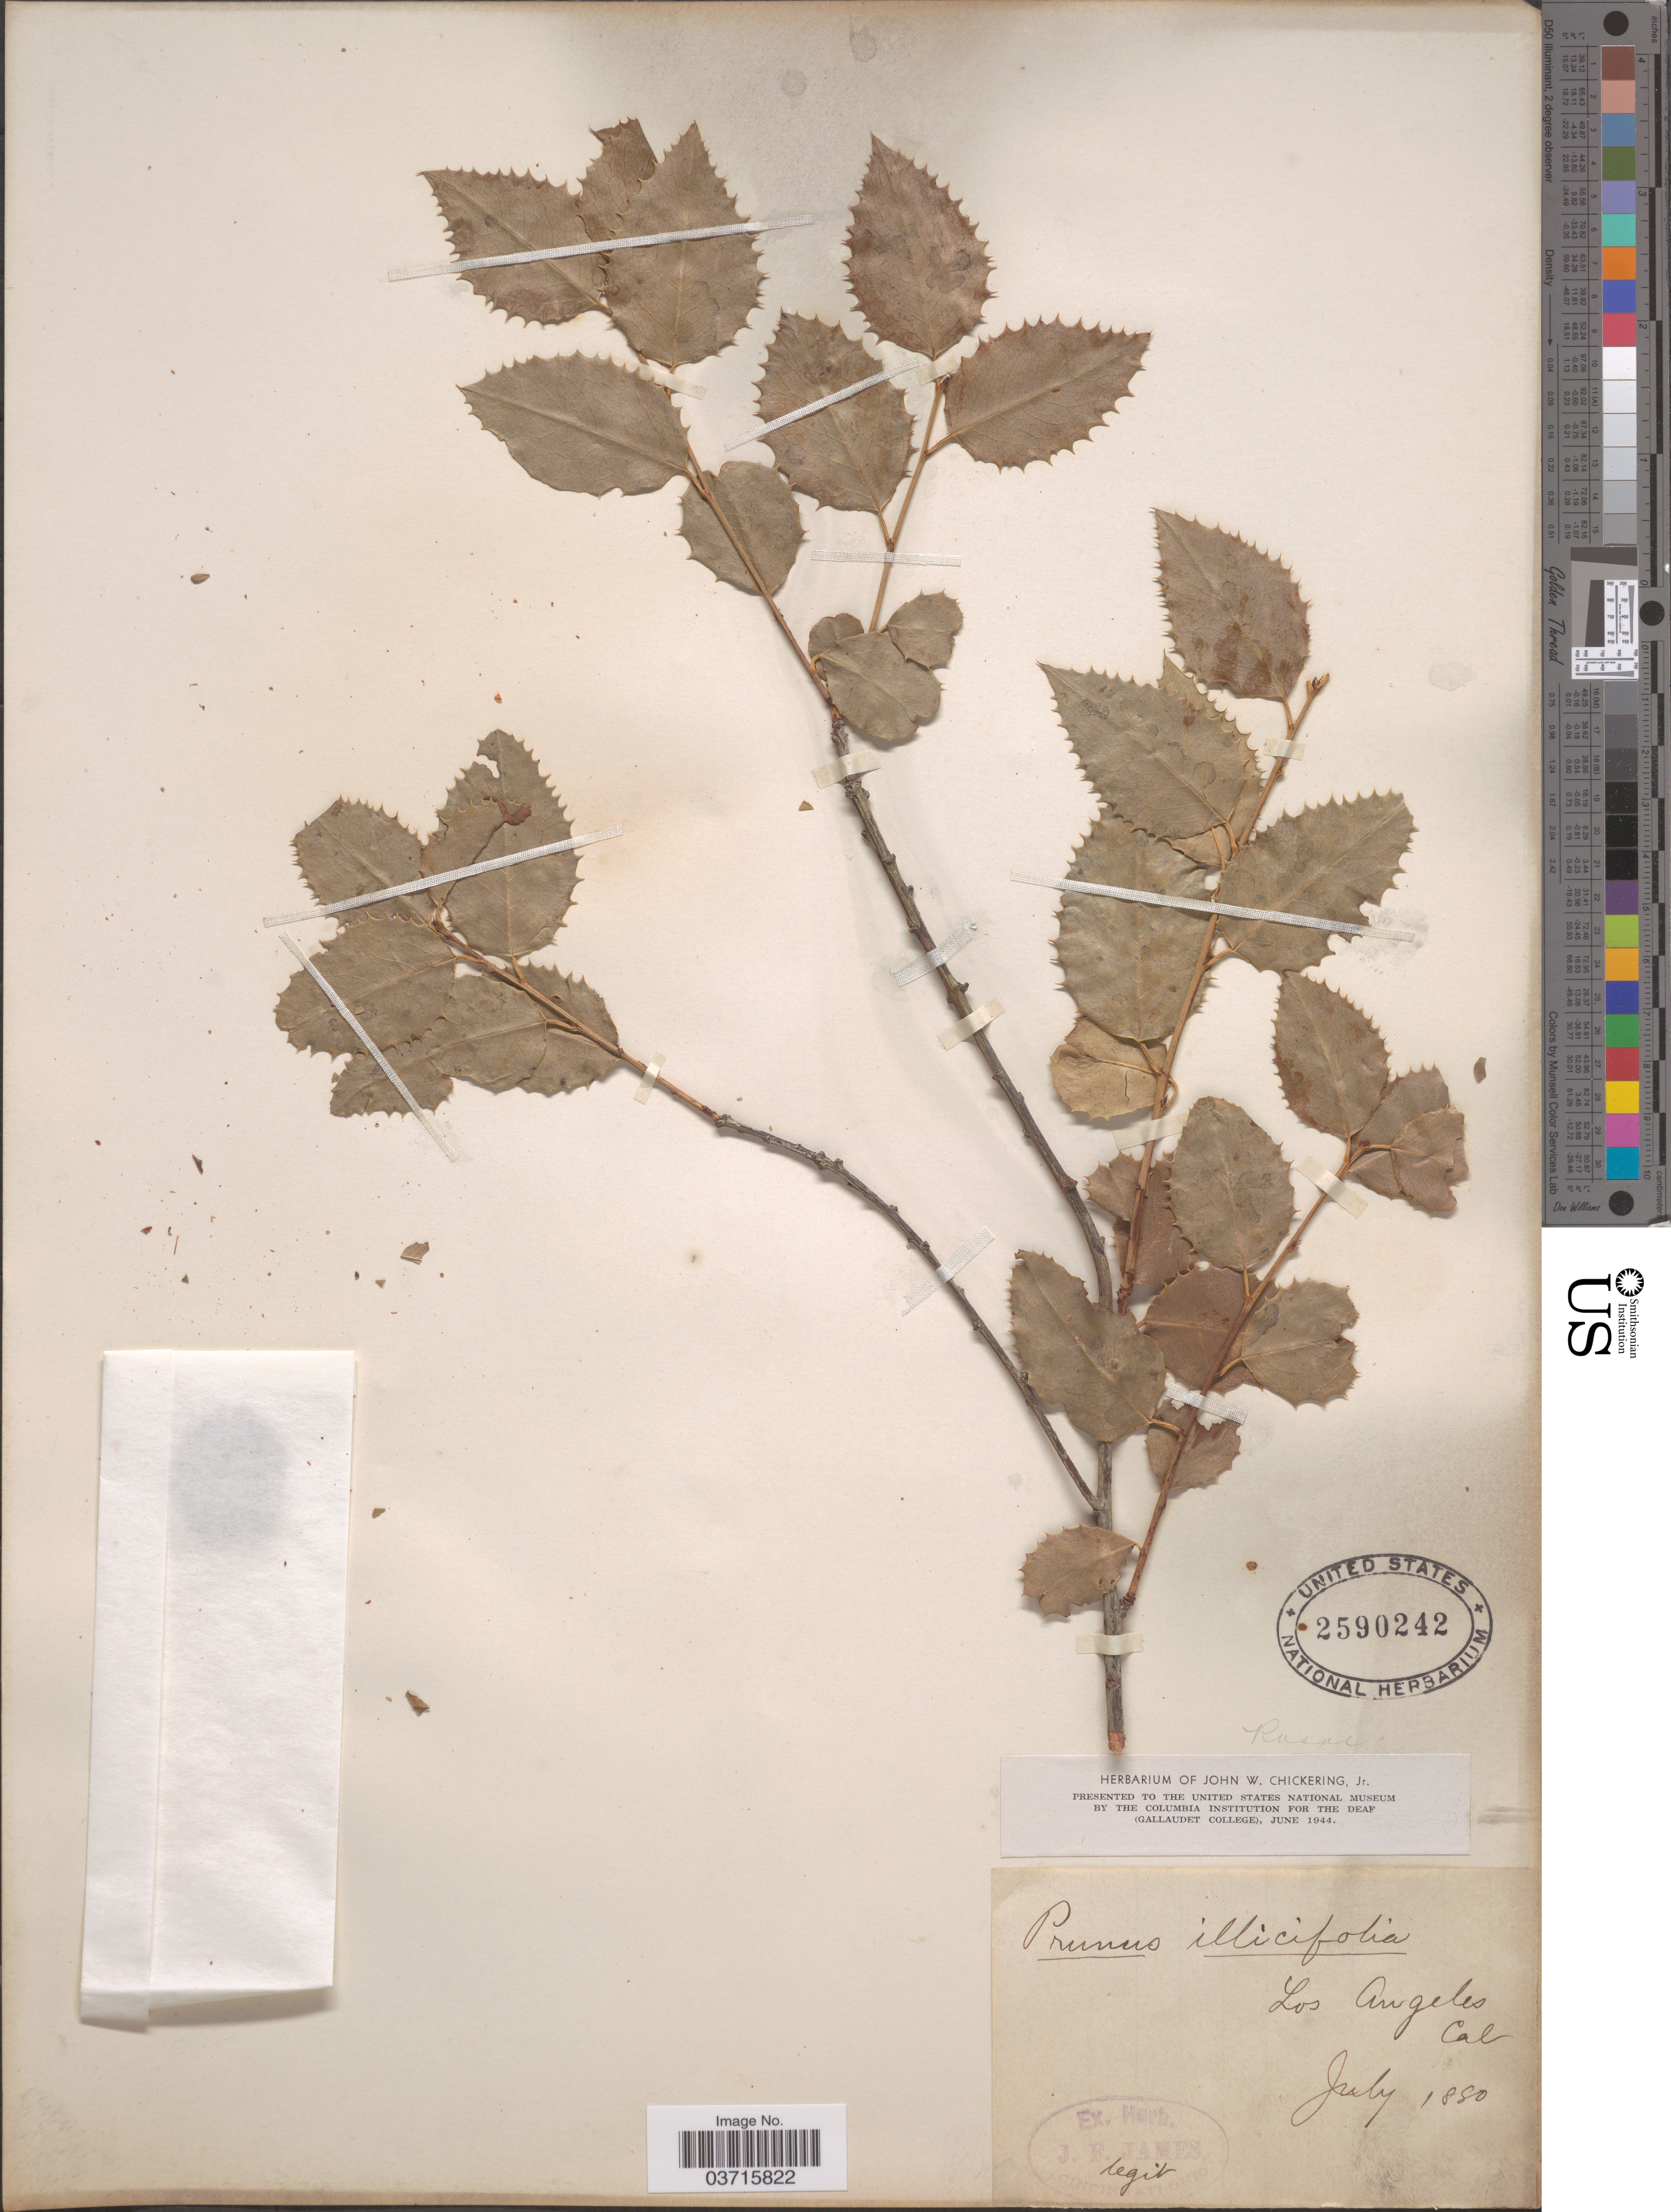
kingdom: Plantae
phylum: Tracheophyta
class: Magnoliopsida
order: Rosales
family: Rosaceae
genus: Prunus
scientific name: Prunus ilicifolia var. ilicifolia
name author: (Nutt. ex Hook. & Arn.) D. Dietr.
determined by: Strong, Mark T., (BOT), Smithsonian Institution - National Museum of Natural History (UNITED STATES)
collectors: J. James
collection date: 1880-07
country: United States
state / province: California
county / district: Los Angeles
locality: Los Angeles.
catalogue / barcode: US 2590242